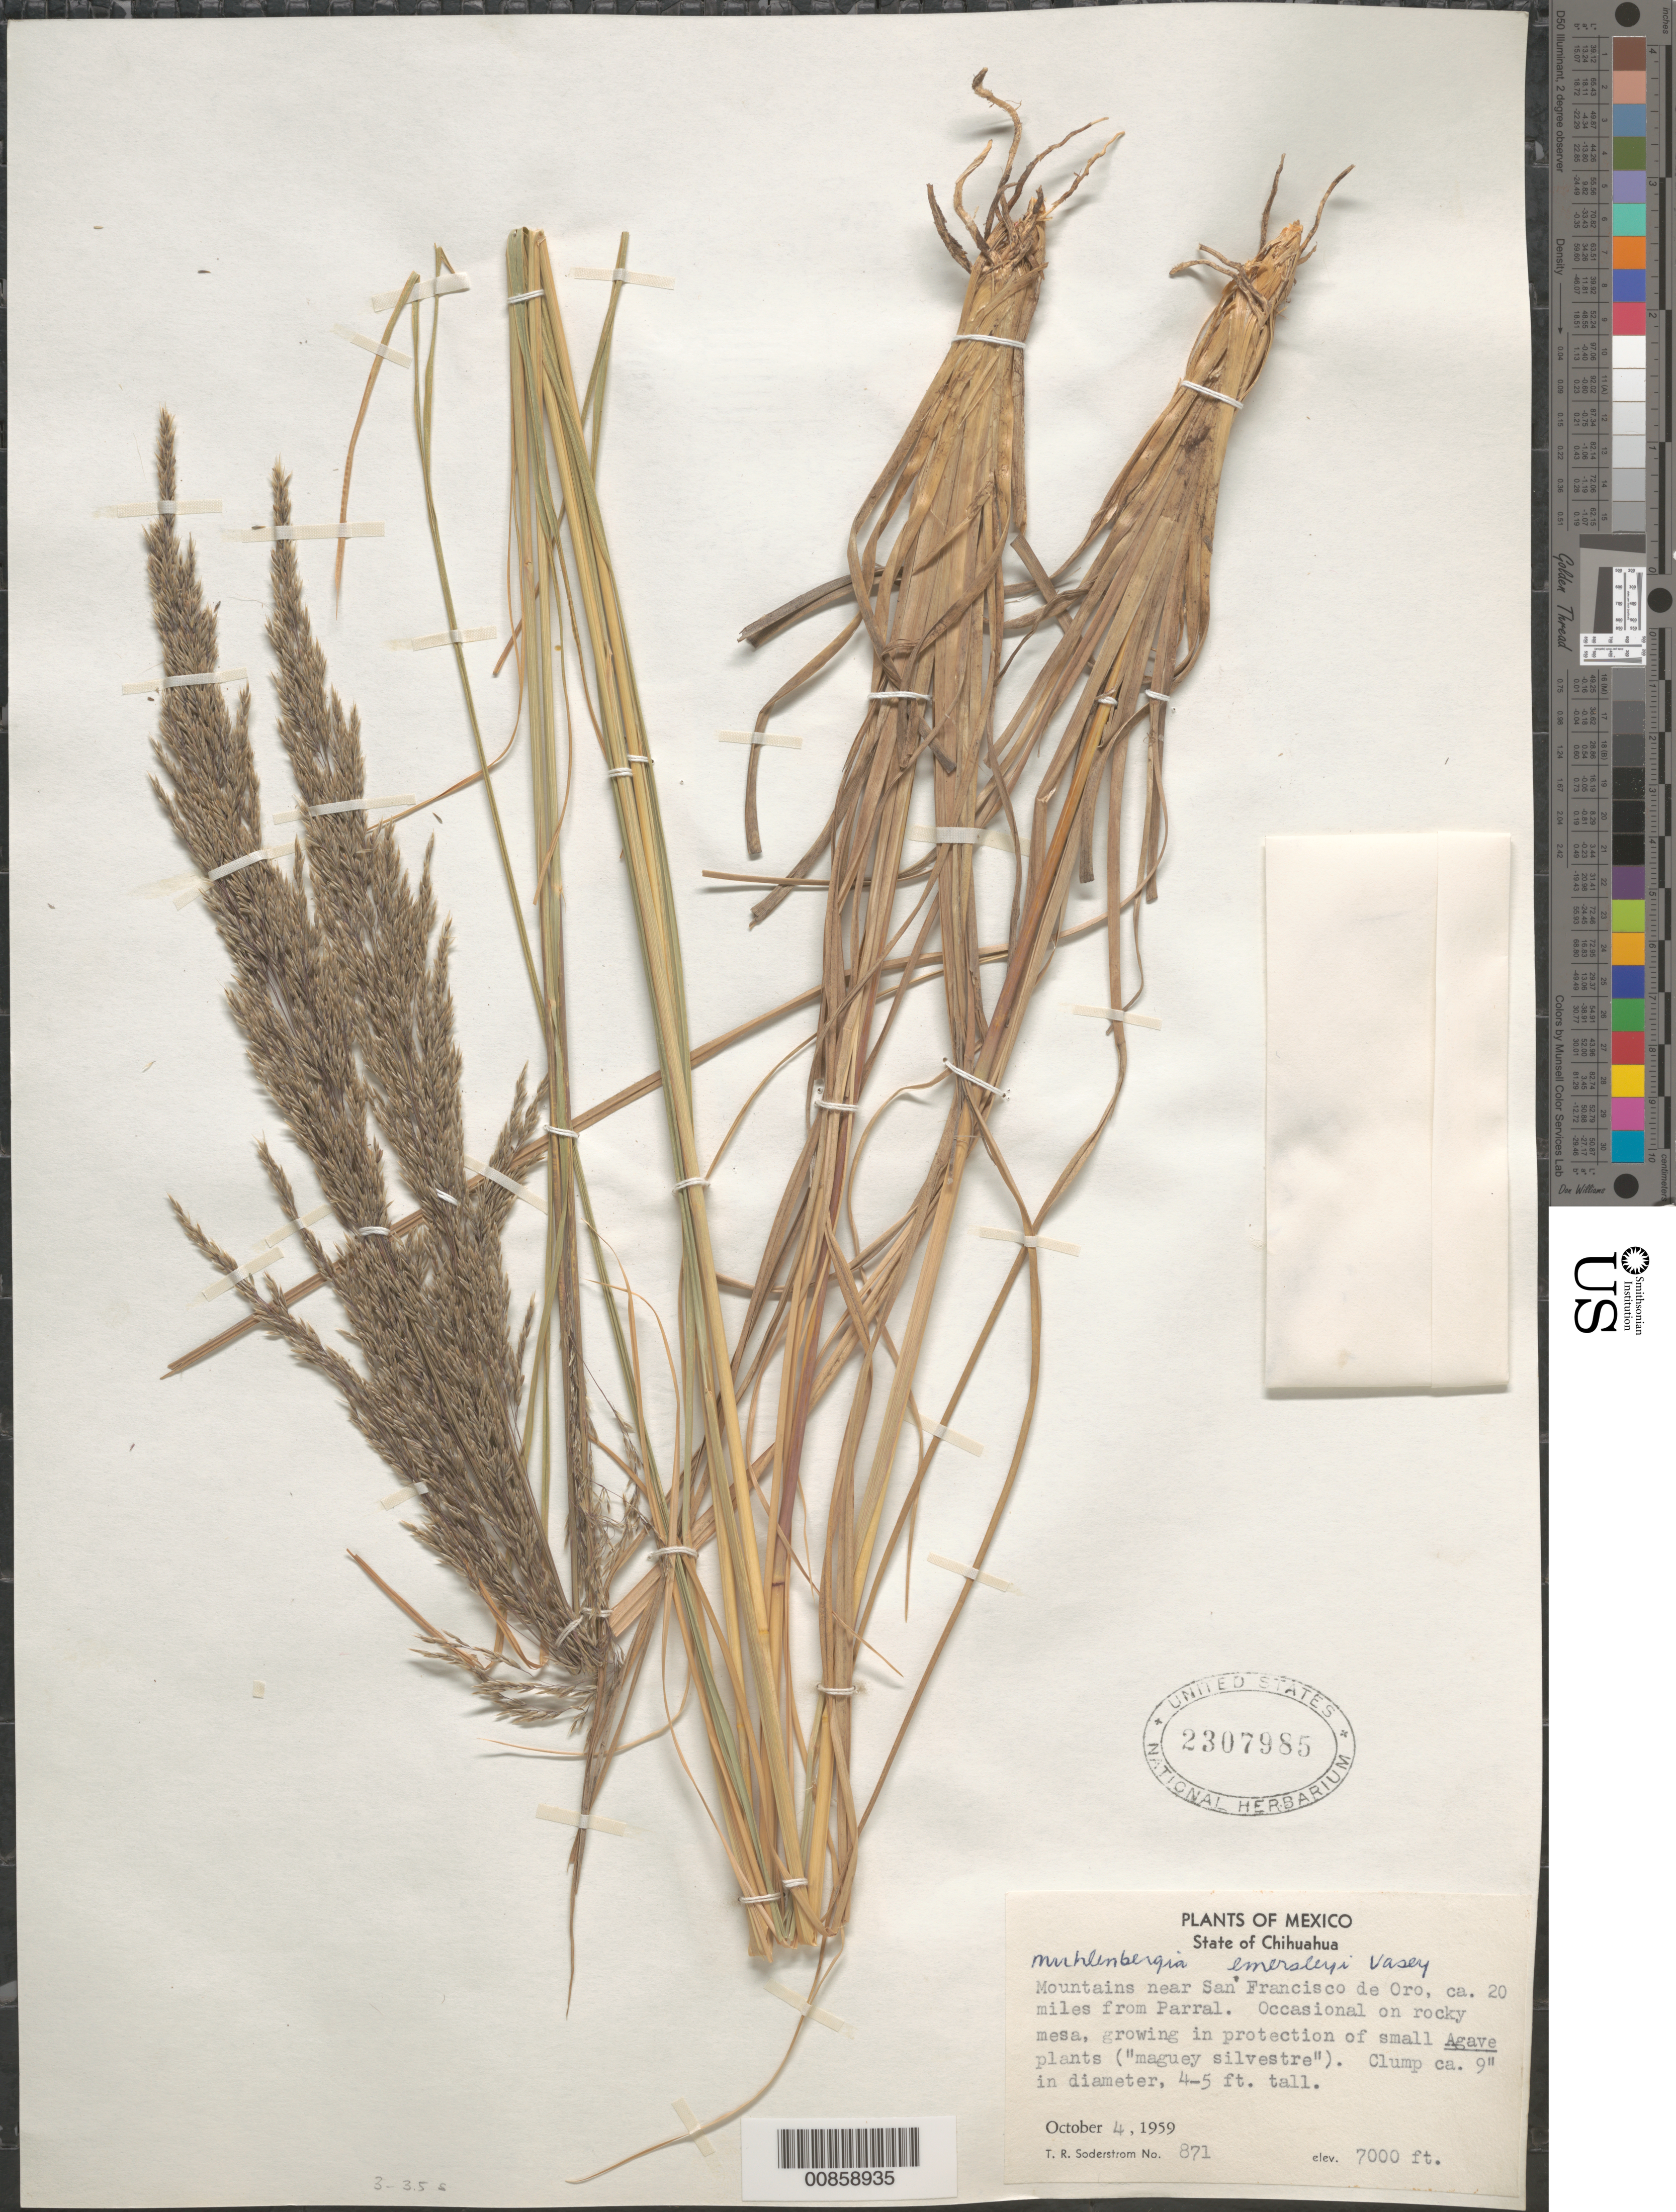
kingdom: Plantae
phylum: Tracheophyta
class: Liliopsida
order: Poales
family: Poaceae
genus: Muhlenbergia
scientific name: Muhlenbergia emersleyi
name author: Vasey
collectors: T. R. Soderstrom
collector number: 871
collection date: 1959-10-04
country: Mexico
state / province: Chihuahua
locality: Mountains near San Francisco de Oro, ca. 20 miles from Parral.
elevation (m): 2134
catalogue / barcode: US 2307985